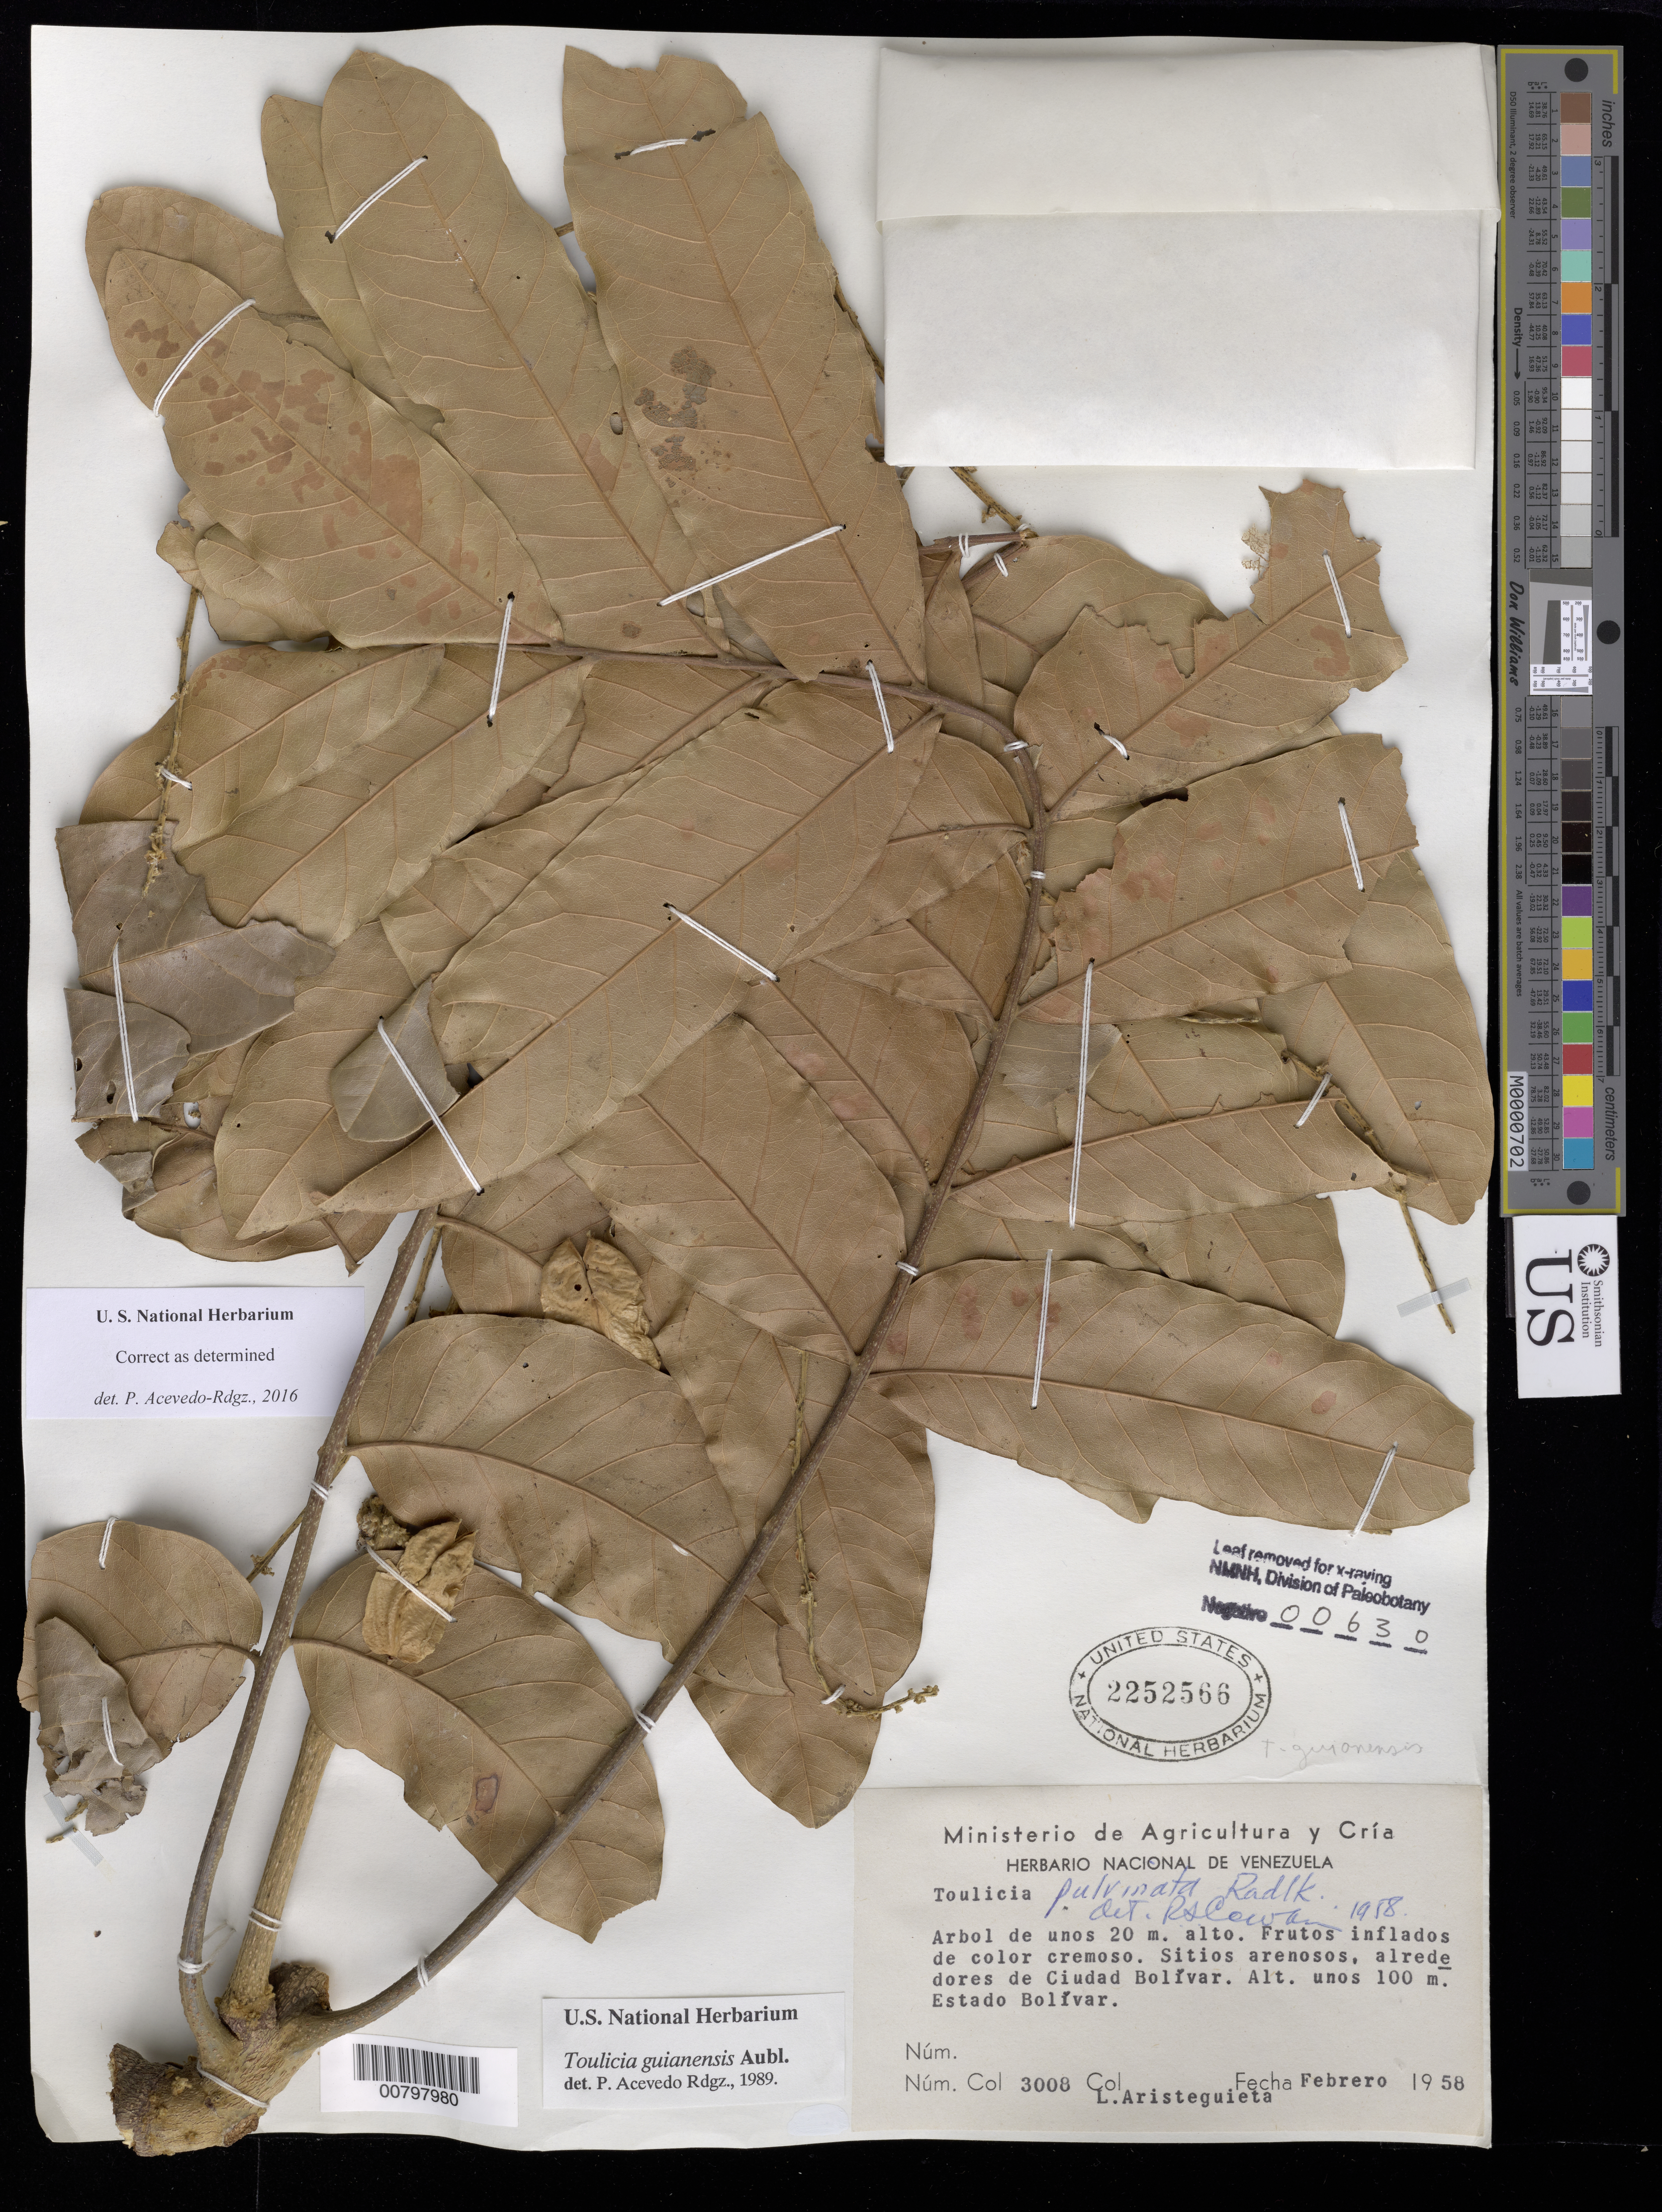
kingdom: Plantae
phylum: Tracheophyta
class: Magnoliopsida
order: Sapindales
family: Sapindaceae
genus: Toulicia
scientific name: Toulicia guianensis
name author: Aubl.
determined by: Acevedo-Rodríguez, P., (BOT), Smithsonian Institution - National Museum of Natural History (UNITED STATES)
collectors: L. Aristeguieta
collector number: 3008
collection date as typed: Feb 1958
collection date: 1958-02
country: Venezuela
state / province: Bolívar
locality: Alrededores de Ciudad Bolívar.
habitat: Sitios arenosos.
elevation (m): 100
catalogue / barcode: US 2252566